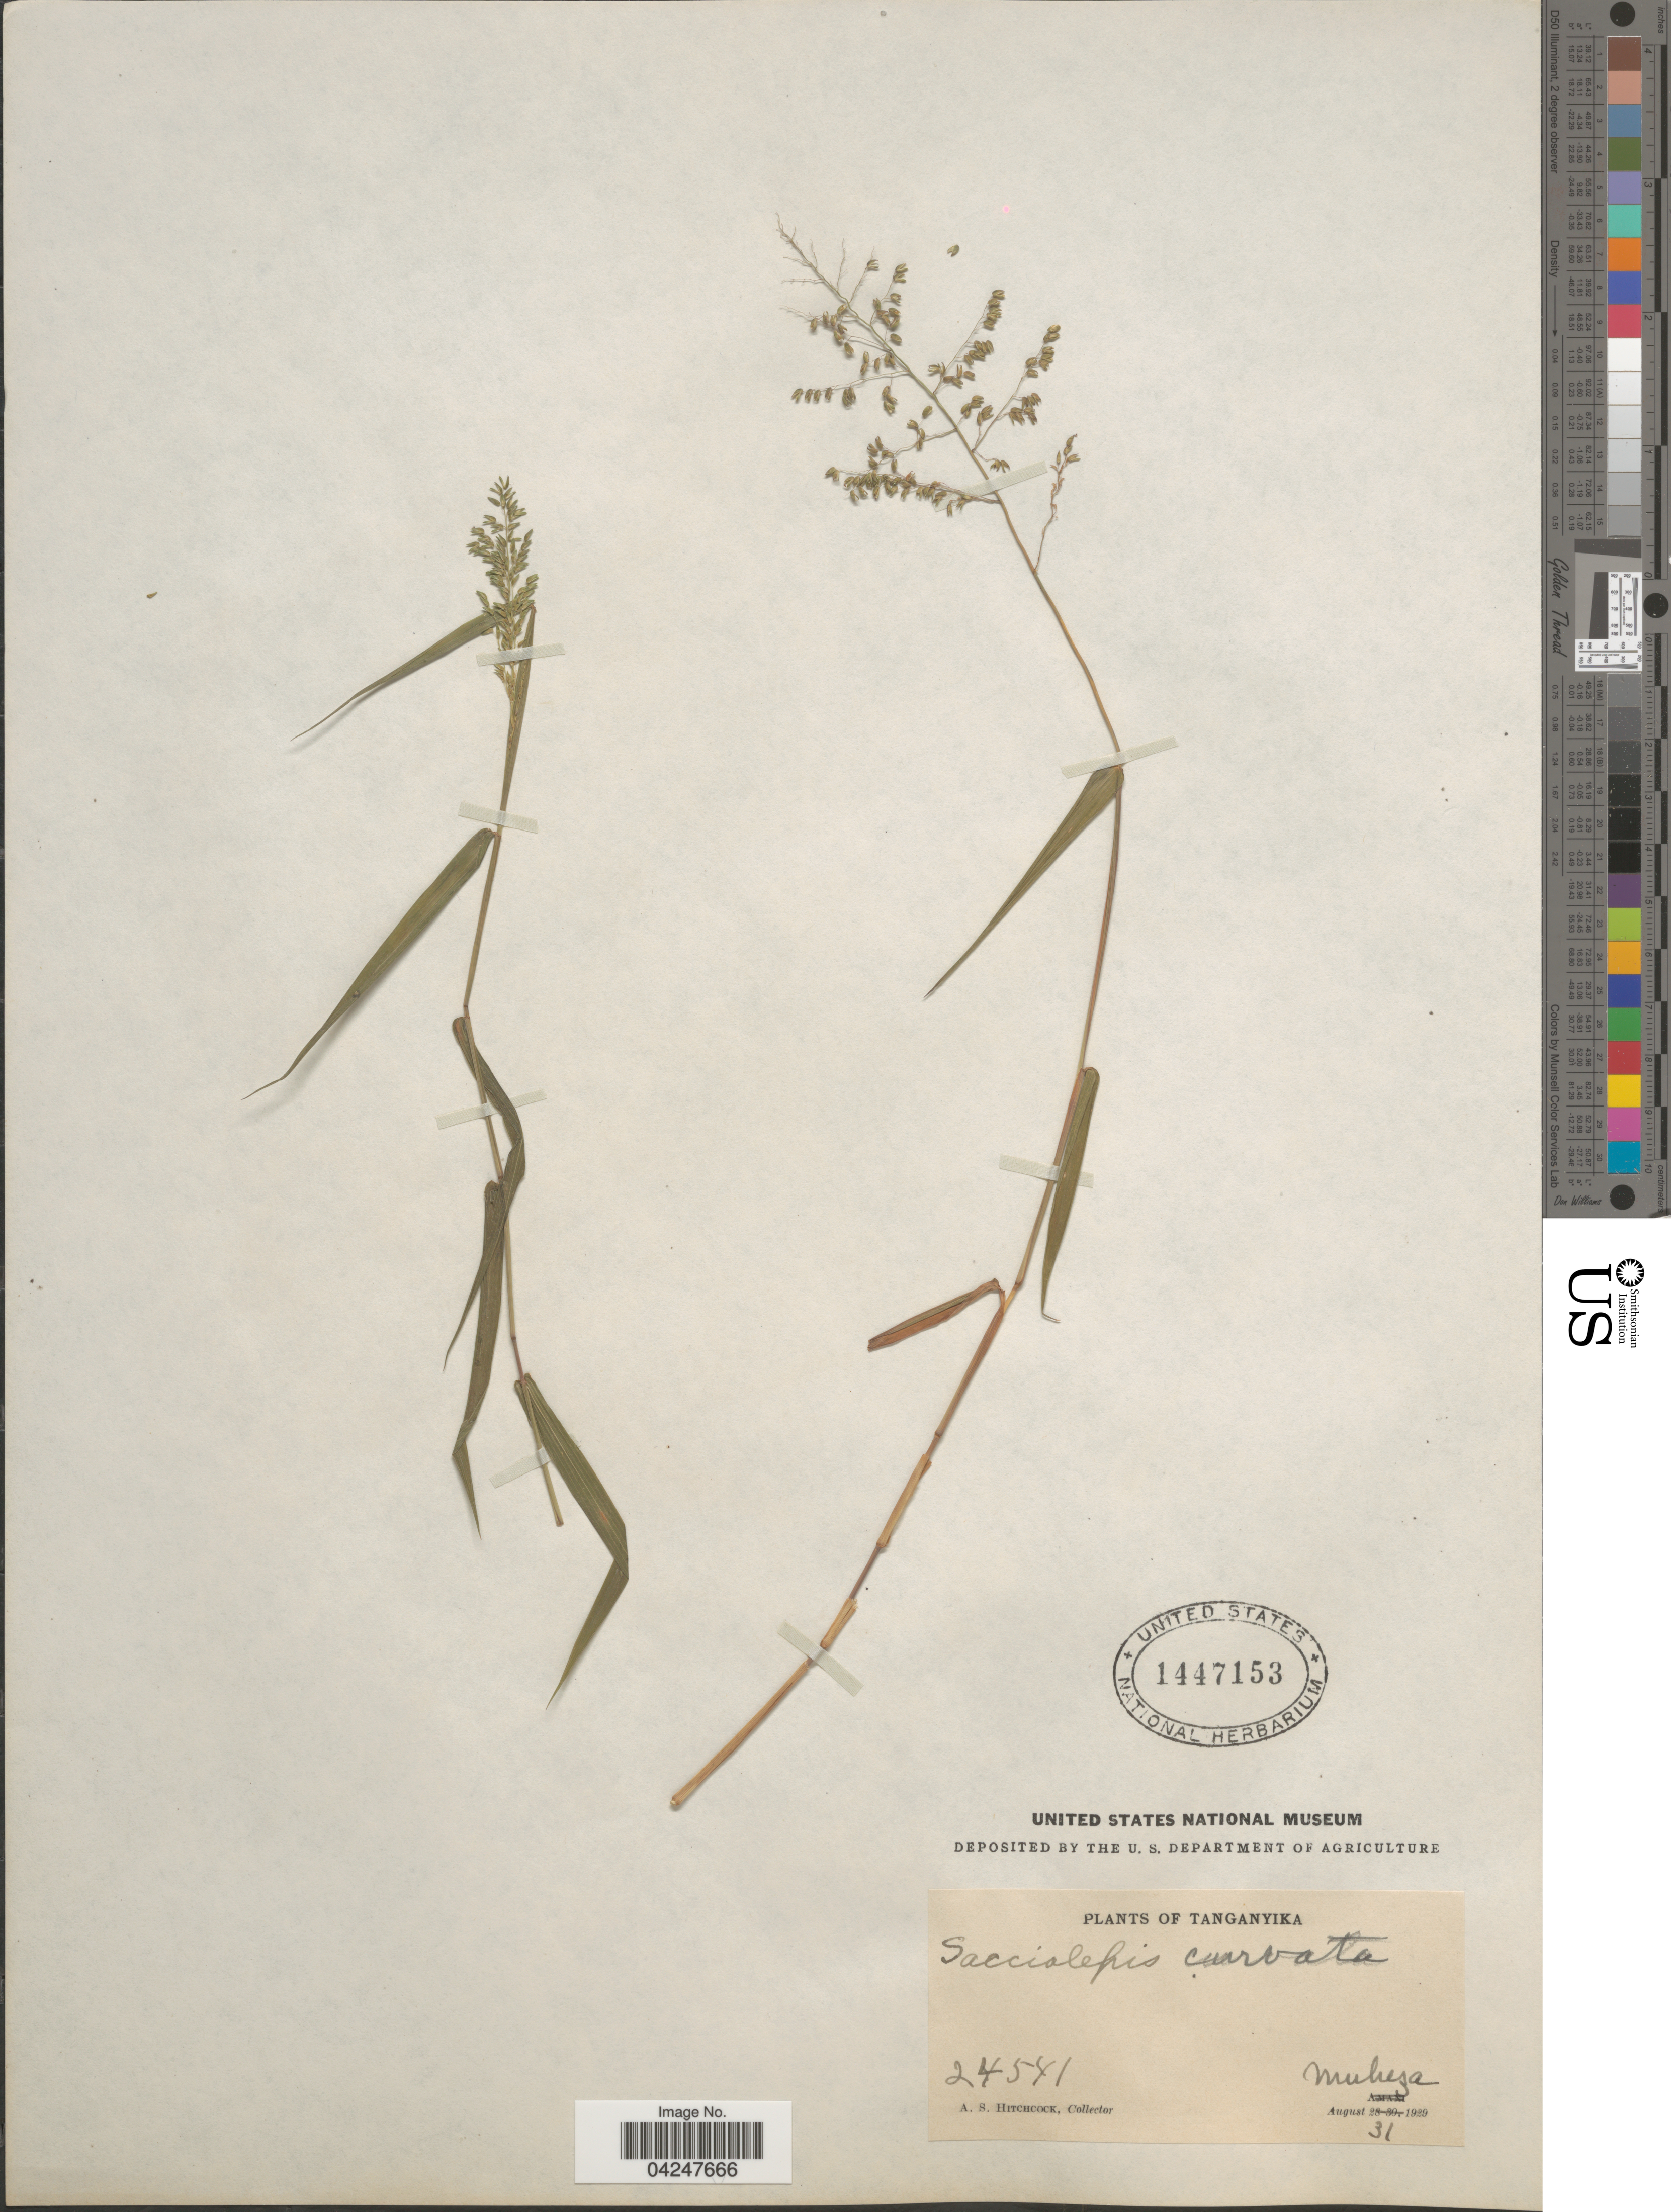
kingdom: Plantae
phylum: Tracheophyta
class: Liliopsida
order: Poales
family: Poaceae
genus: Sacciolepis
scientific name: Sacciolepis curvata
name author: (L.) Chase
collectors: A. S. Hitchcock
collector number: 24541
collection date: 1929-08-31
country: Tanzania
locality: Tanganyika. Muheza.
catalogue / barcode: US 1447153